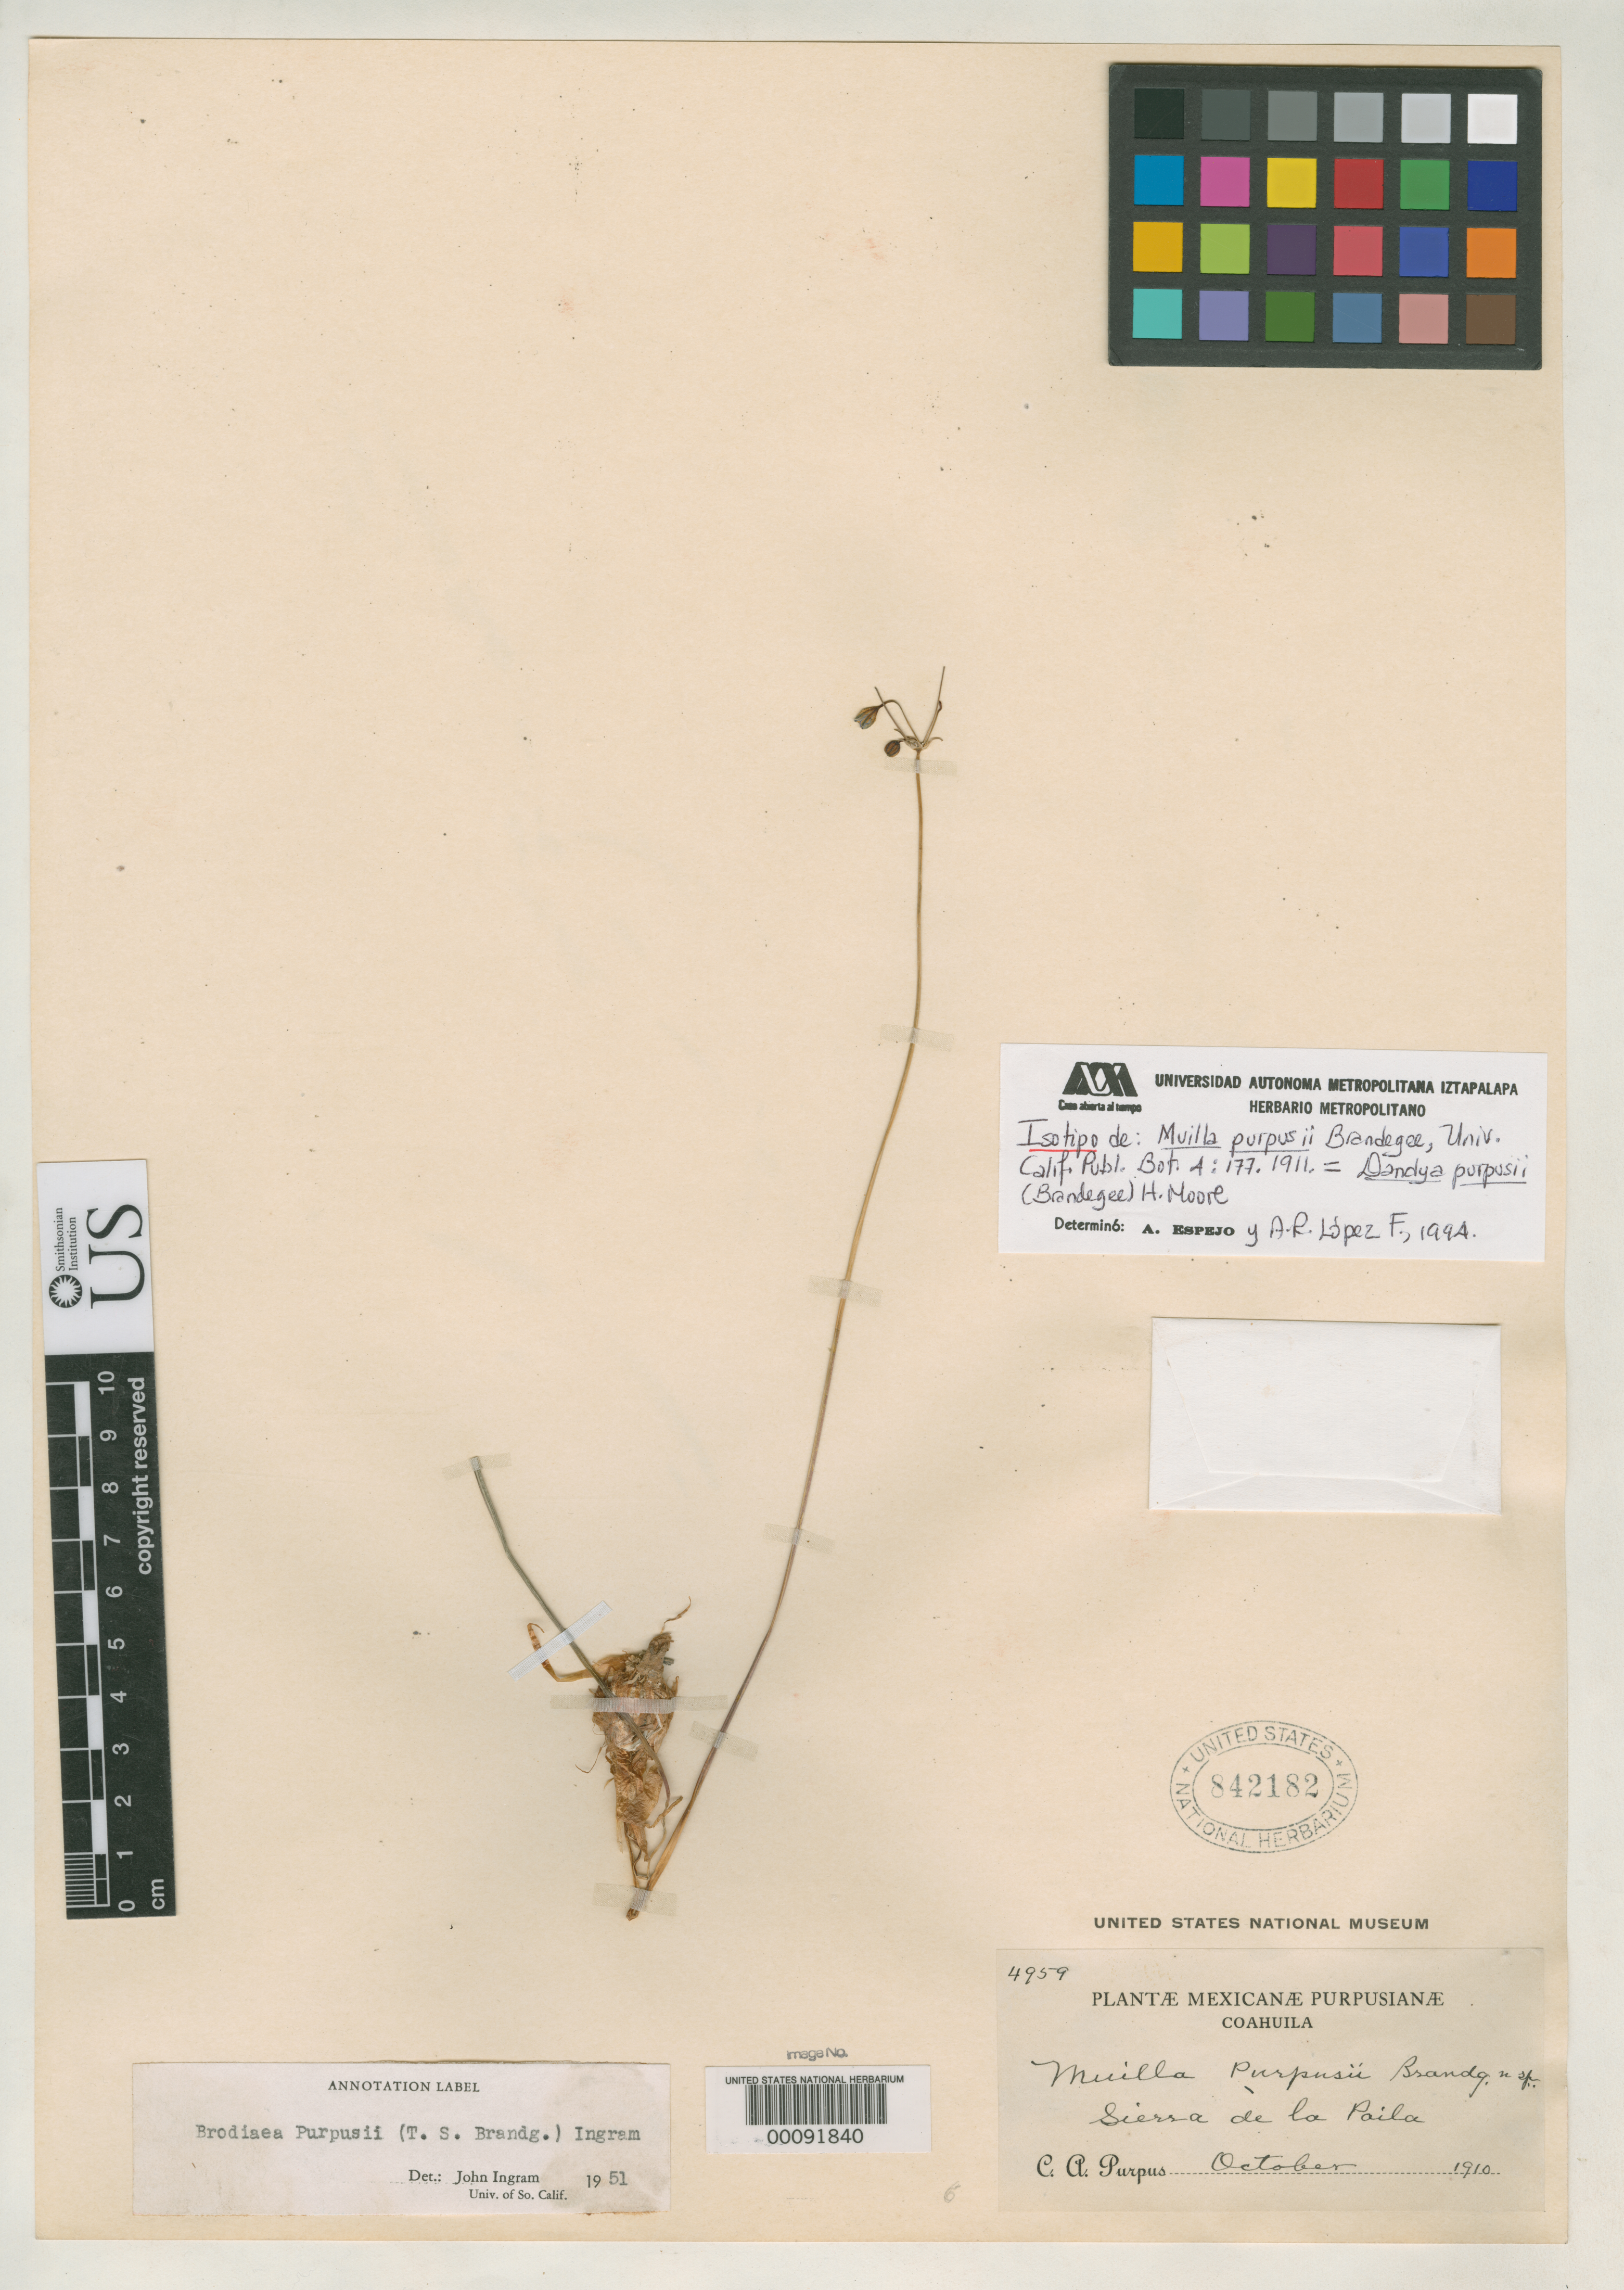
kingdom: Plantae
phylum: Tracheophyta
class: Liliopsida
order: Asparagales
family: Asparagaceae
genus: Muilla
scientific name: Muilla purpusii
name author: Brandegee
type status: Isotype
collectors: C. A. Purpus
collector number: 4959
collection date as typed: Oct 1910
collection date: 1910-10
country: Mexico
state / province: Coahuila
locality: Sierra de La Paila.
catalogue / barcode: US 842182